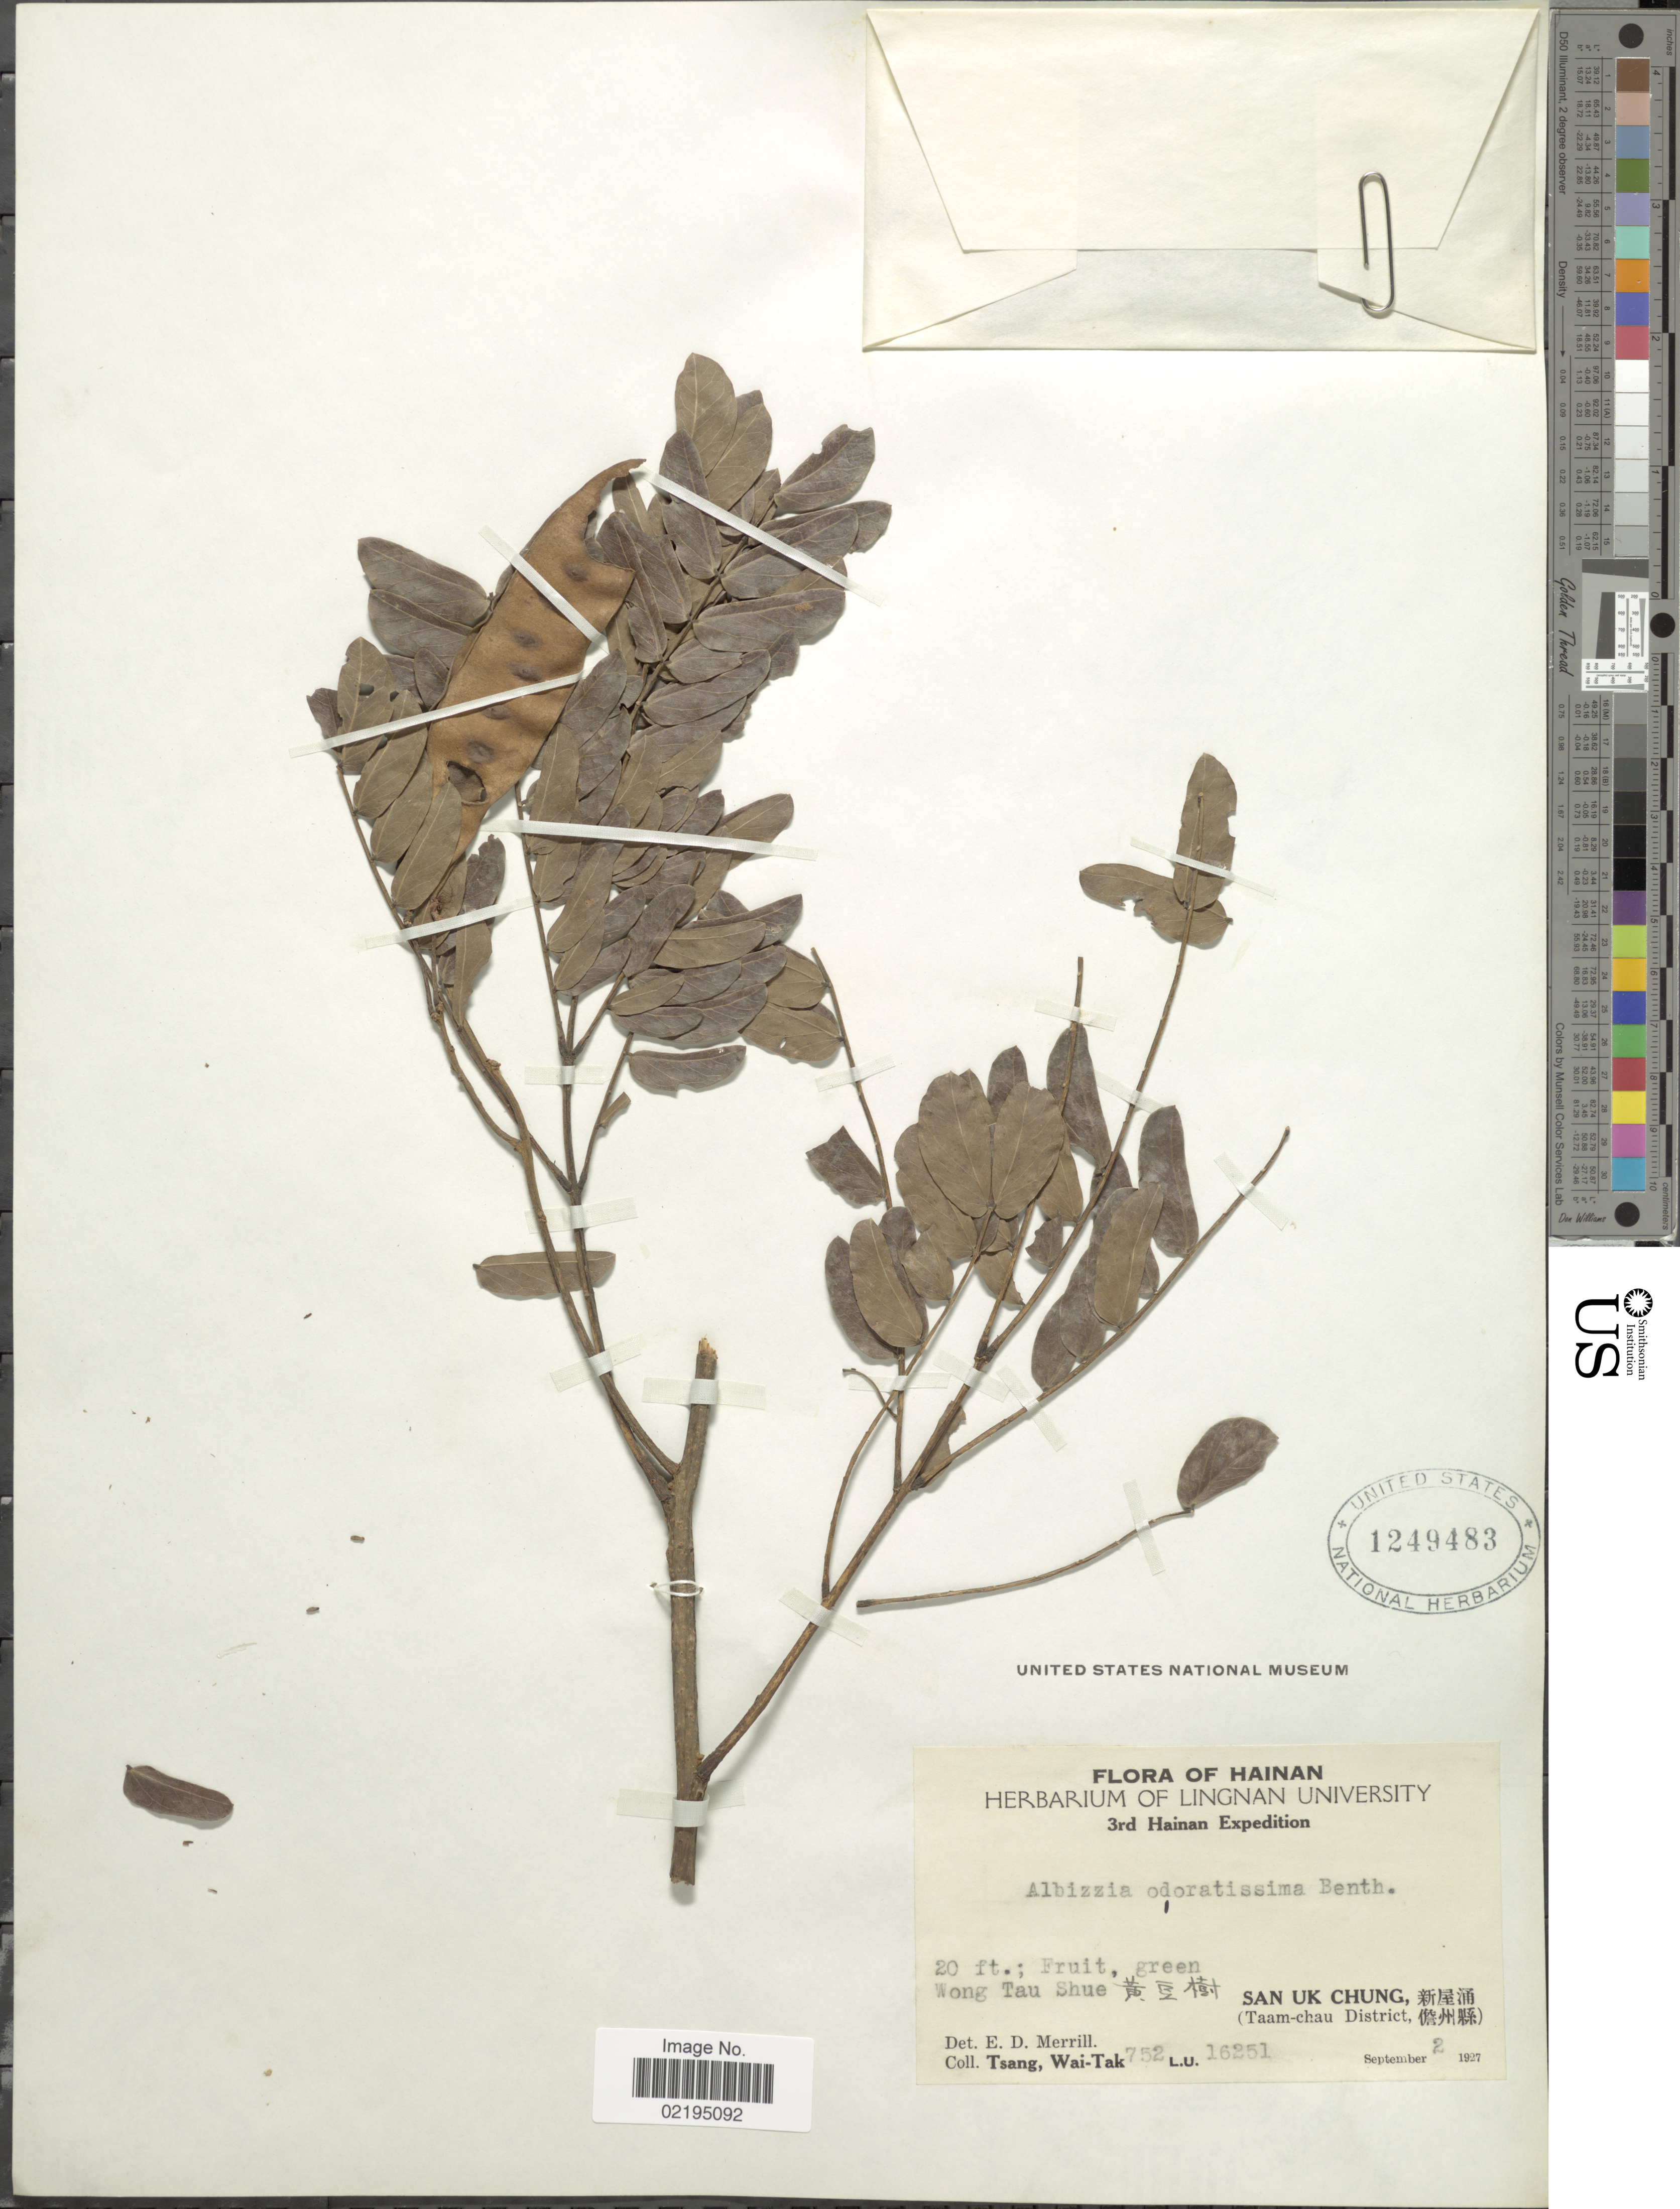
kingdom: Plantae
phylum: Tracheophyta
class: Magnoliopsida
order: Fabales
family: Fabaceae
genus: Albizia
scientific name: Albizia odoratissima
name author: (L. f.) Benth.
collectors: W. T. Tsang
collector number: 752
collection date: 1927-09-02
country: China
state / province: Hainan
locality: Wong Tau Shue, San Uk Chung (Taam-chau District).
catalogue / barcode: US 1249483